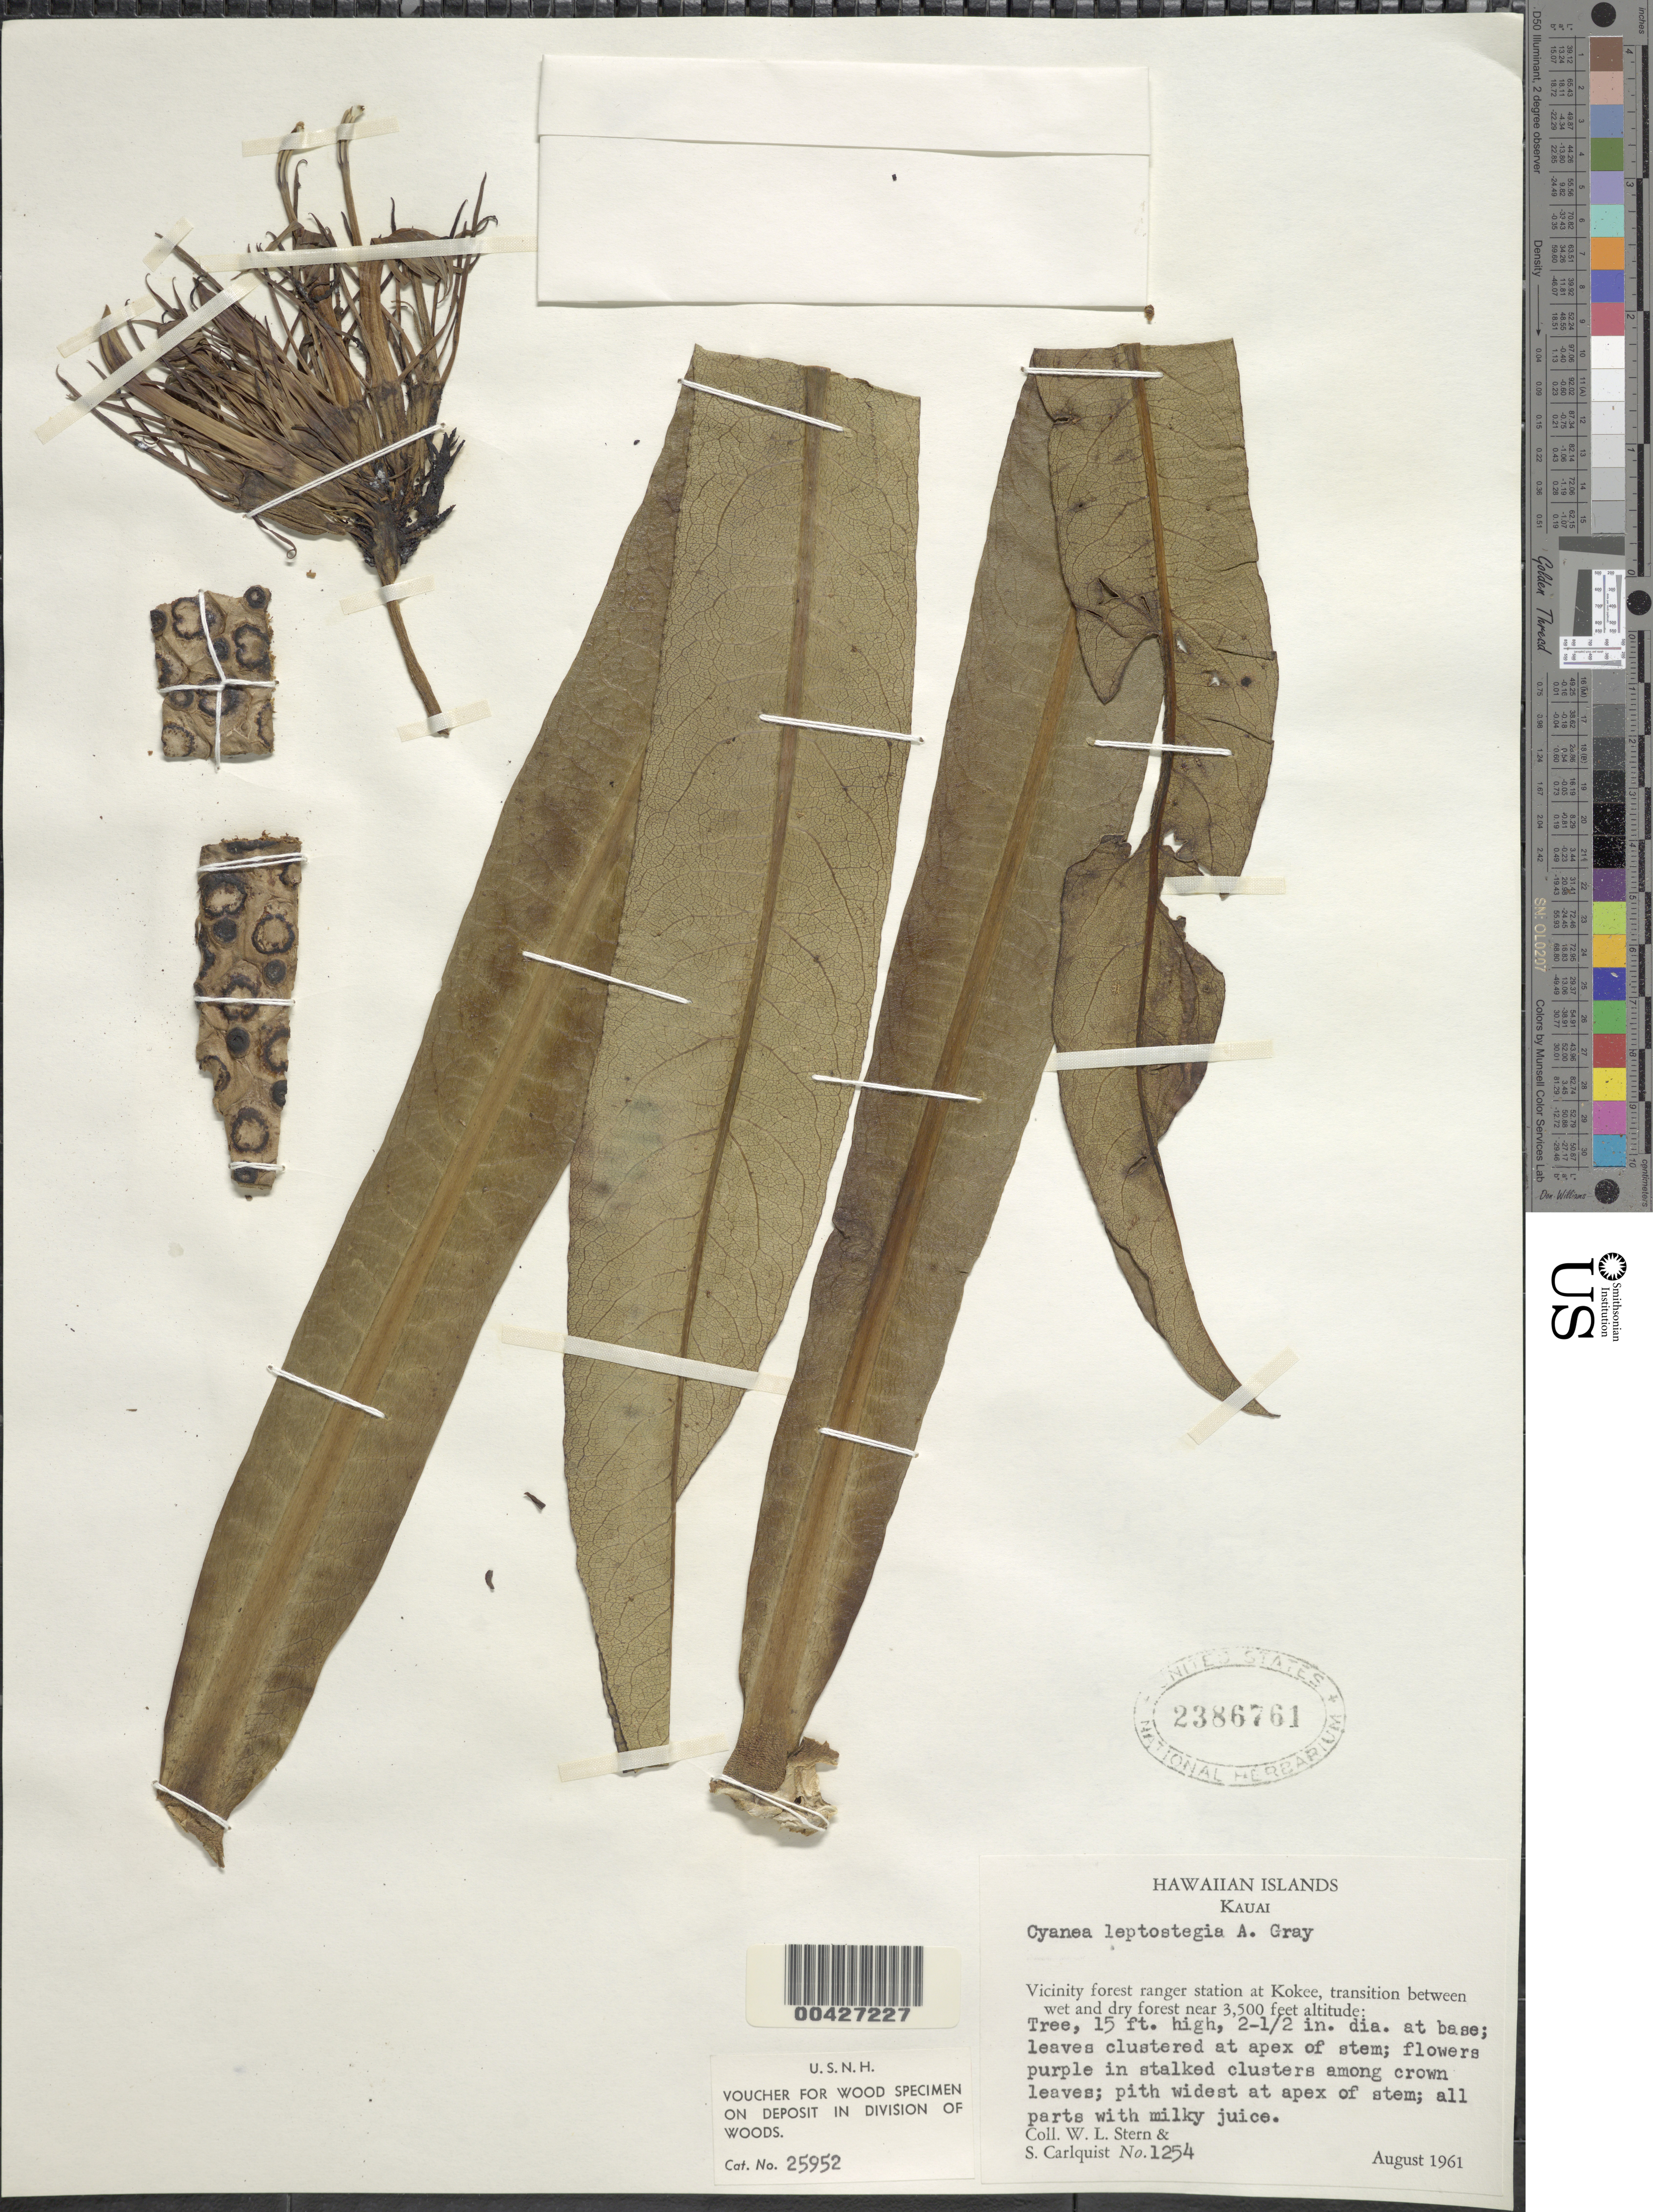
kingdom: Plantae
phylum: Tracheophyta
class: Magnoliopsida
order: Asterales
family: Campanulaceae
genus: Cyanea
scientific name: Cyanea leptostegia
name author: A. Gray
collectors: W. L. Stern & S. Carlquist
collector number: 1254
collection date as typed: Aug 1961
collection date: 1961-08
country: United States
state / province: Hawaii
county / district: Kauai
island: Kaua'i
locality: Vicinity forest ranger station at Kokee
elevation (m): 1067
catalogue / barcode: US 2386761